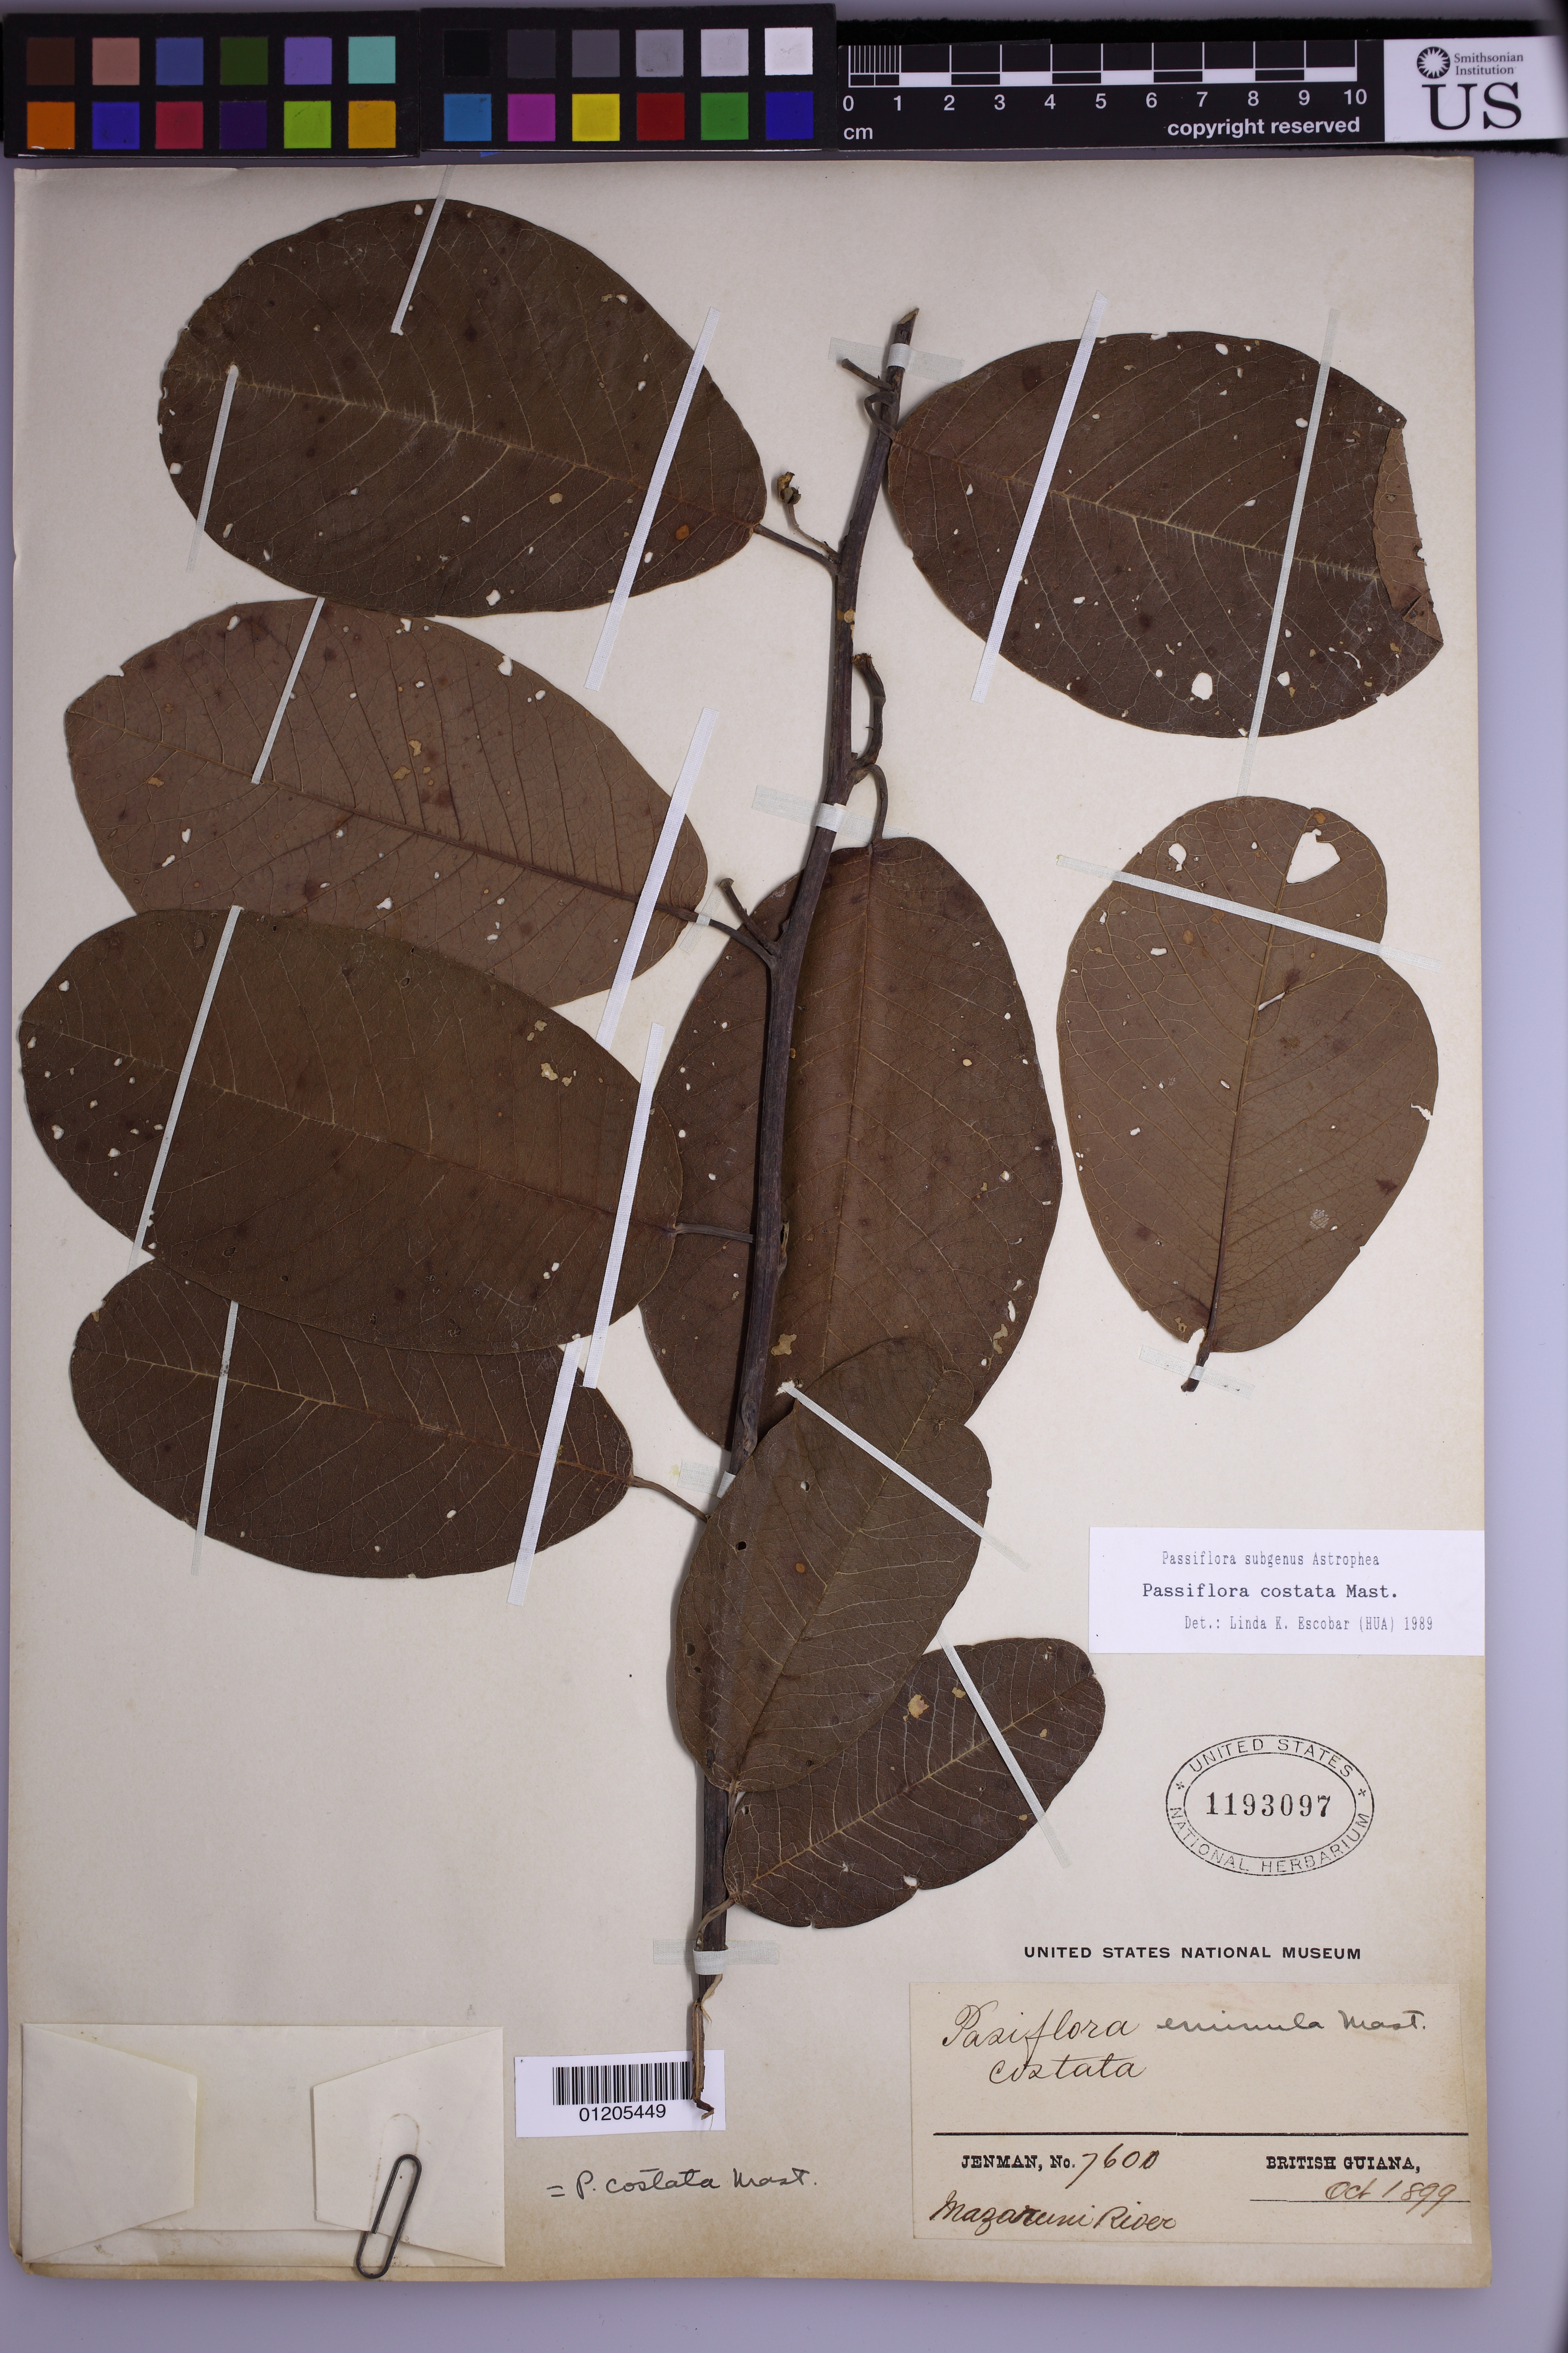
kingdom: Plantae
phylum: Tracheophyta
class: Magnoliopsida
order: Malpighiales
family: Passifloraceae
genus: Passiflora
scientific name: Passiflora costata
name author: Mast.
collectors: G. S. Jenman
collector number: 7600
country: Guyana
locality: Mazaruni River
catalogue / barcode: US 1193097